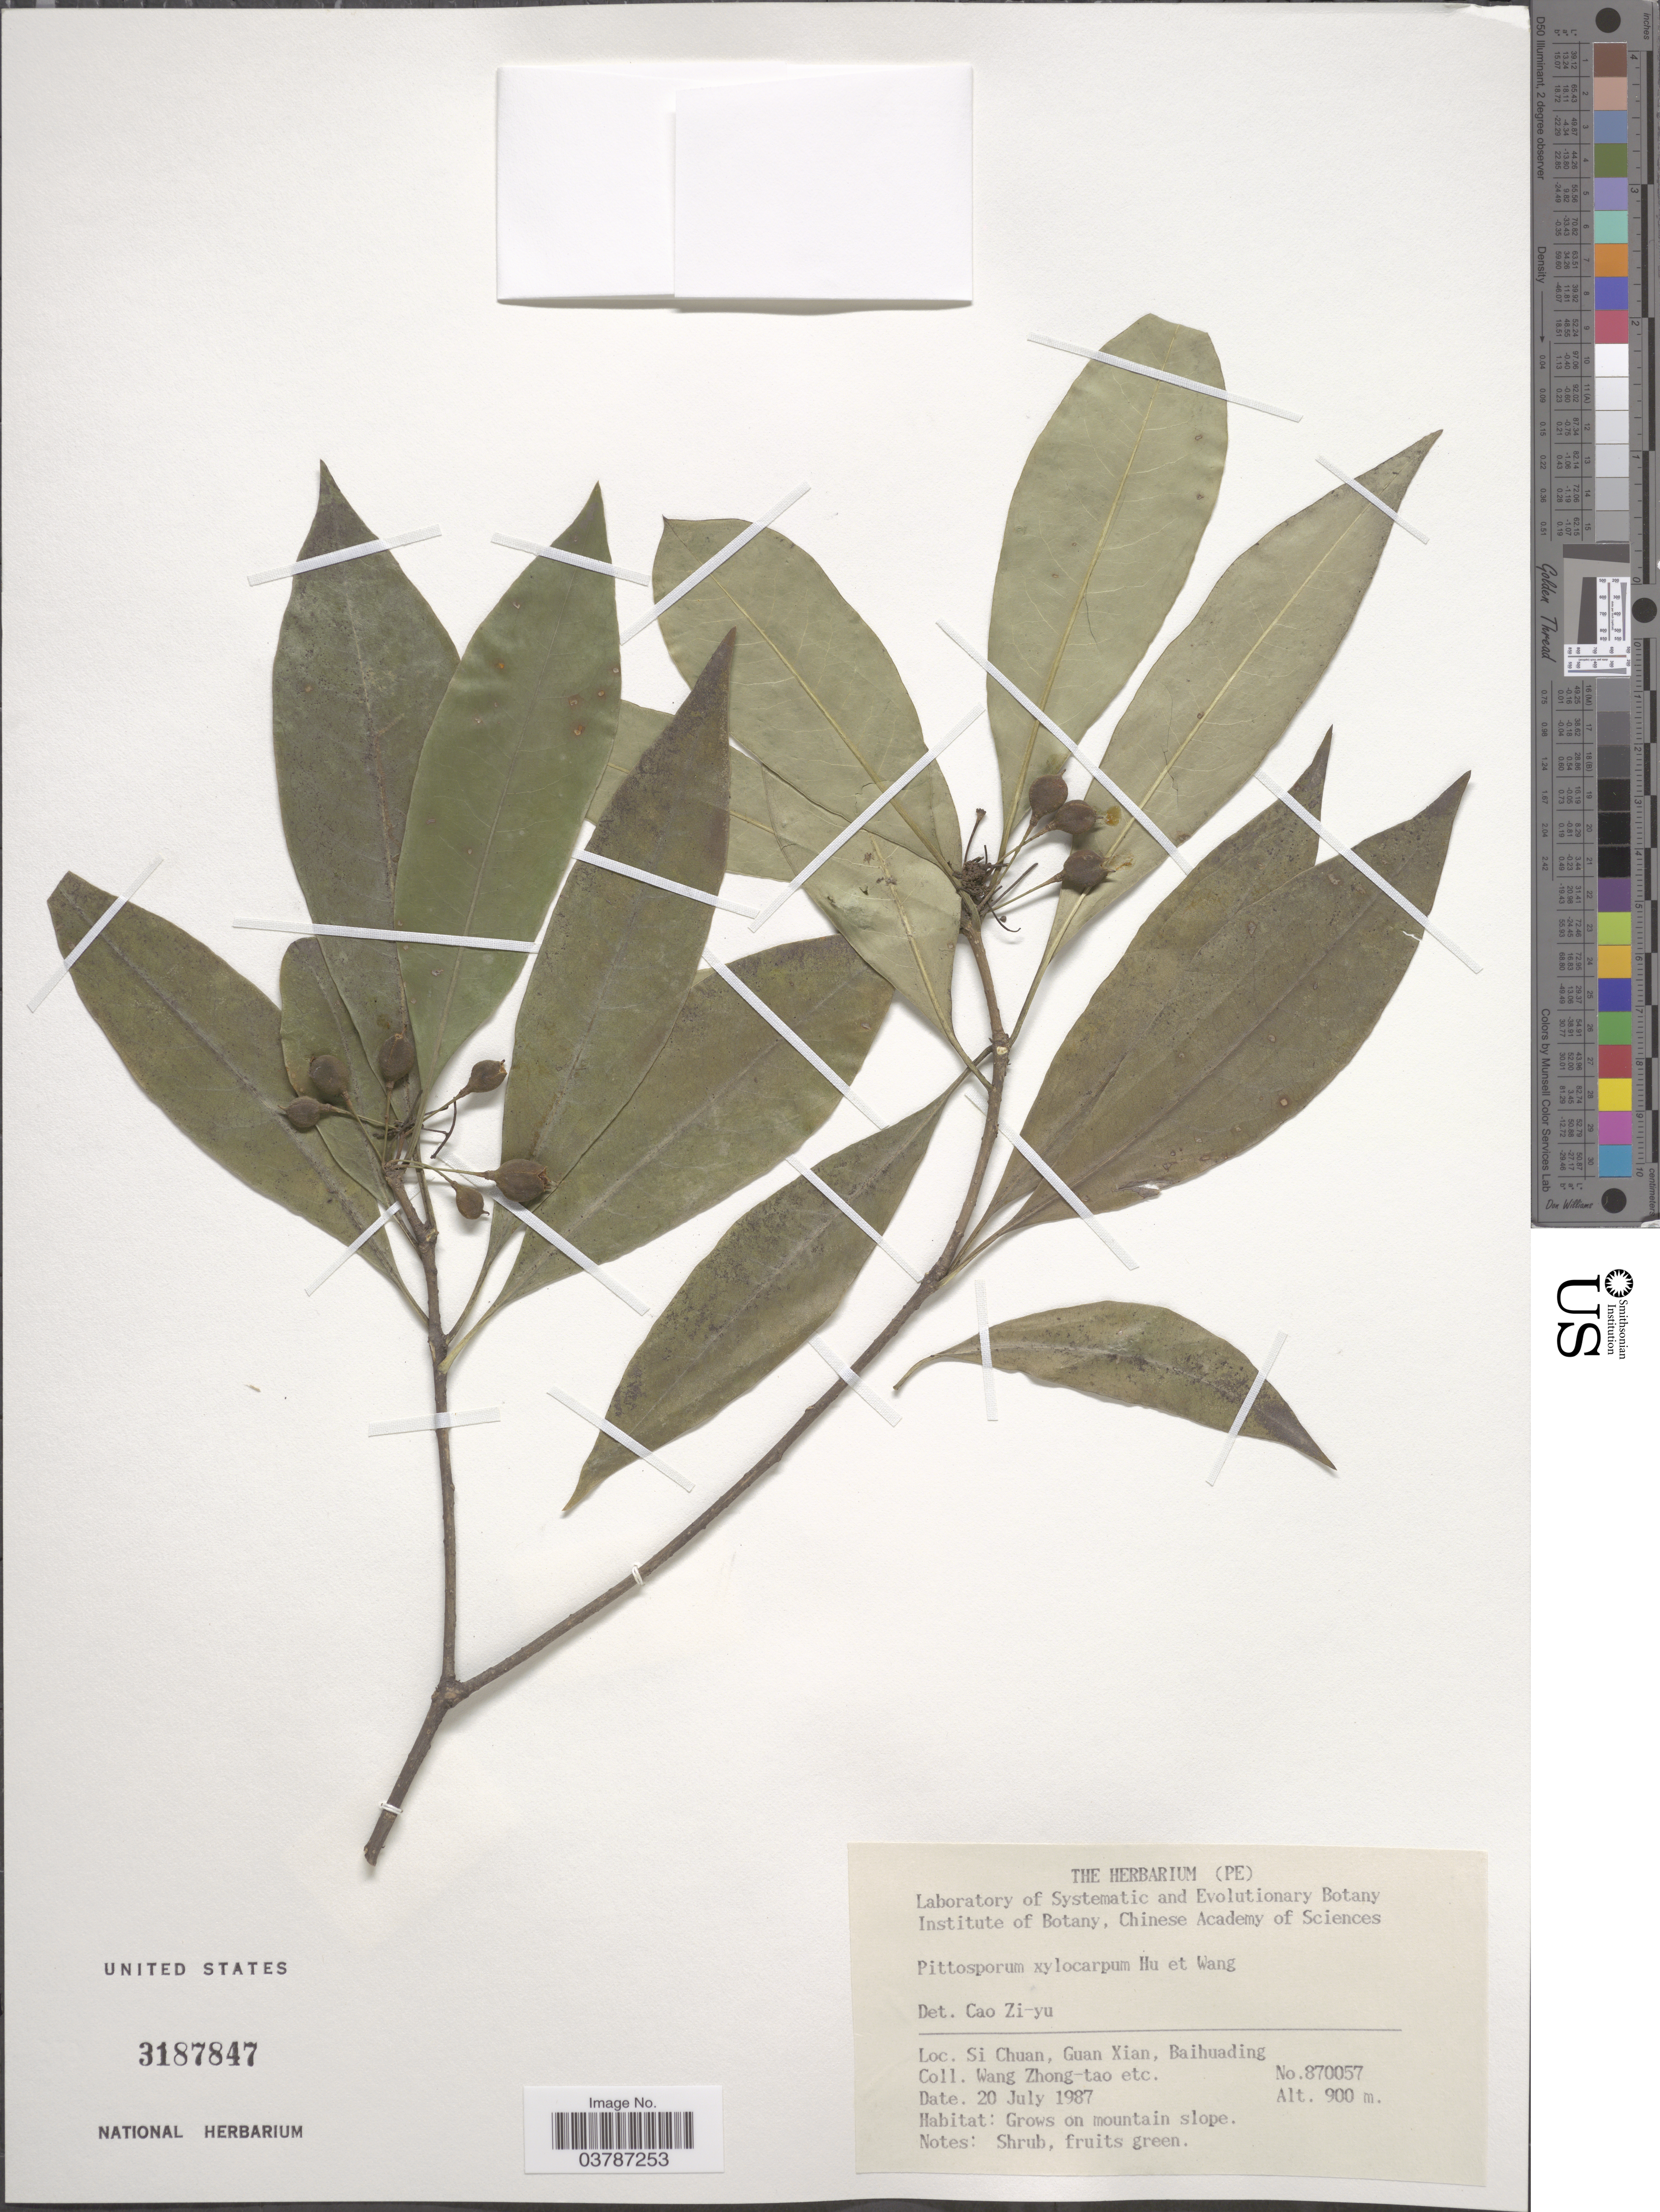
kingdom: Plantae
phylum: Tracheophyta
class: Magnoliopsida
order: Apiales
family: Pittosporaceae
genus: Pittosporum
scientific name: Pittosporum xylocarpum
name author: Hu & F.T. Wang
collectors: W. Zhong-Tao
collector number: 870057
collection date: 1987-07-20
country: China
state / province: Sichuan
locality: Si Chuan, Guan Xian, Baihuading.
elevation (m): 900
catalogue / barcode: US 3187847